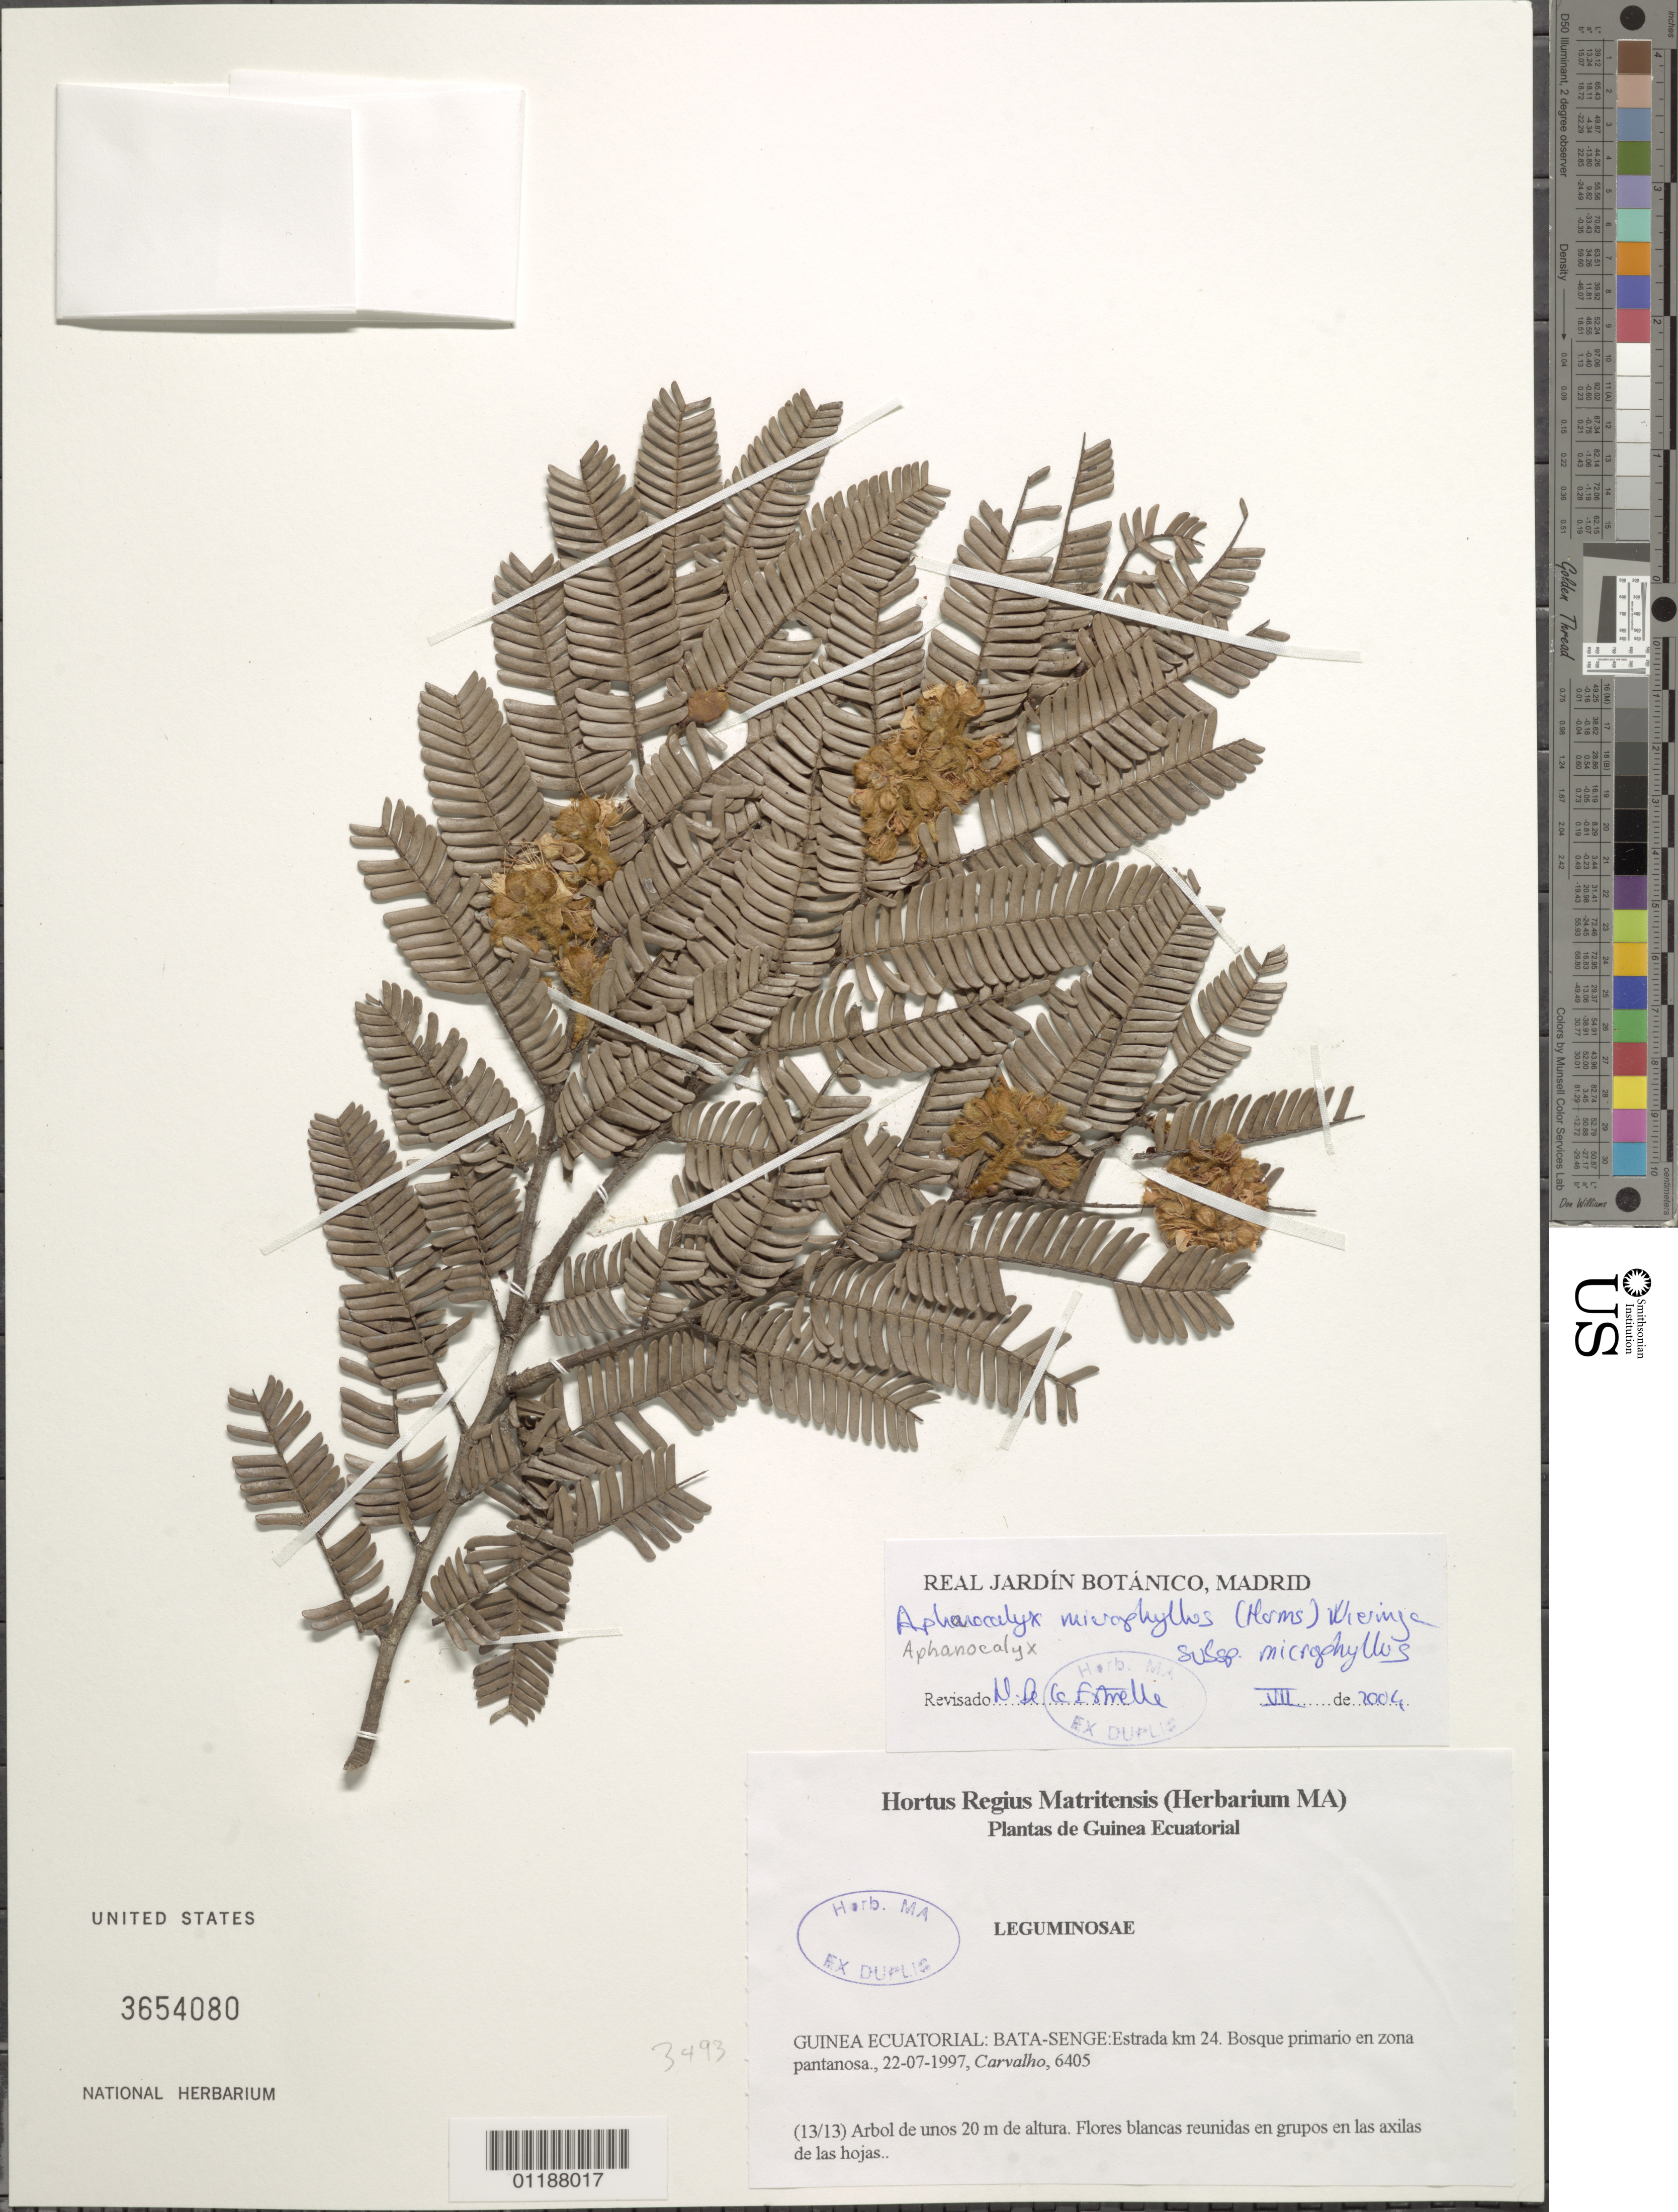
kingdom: Plantae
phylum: Tracheophyta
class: Magnoliopsida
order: Fabales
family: Fabaceae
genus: Aphanocalyx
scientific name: Aphanocalyx microphyllus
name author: (Harms) Wieringa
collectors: L. F. Carvalho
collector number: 6405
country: Equatorial Guinea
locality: Bata-Senge,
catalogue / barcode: US 3654080